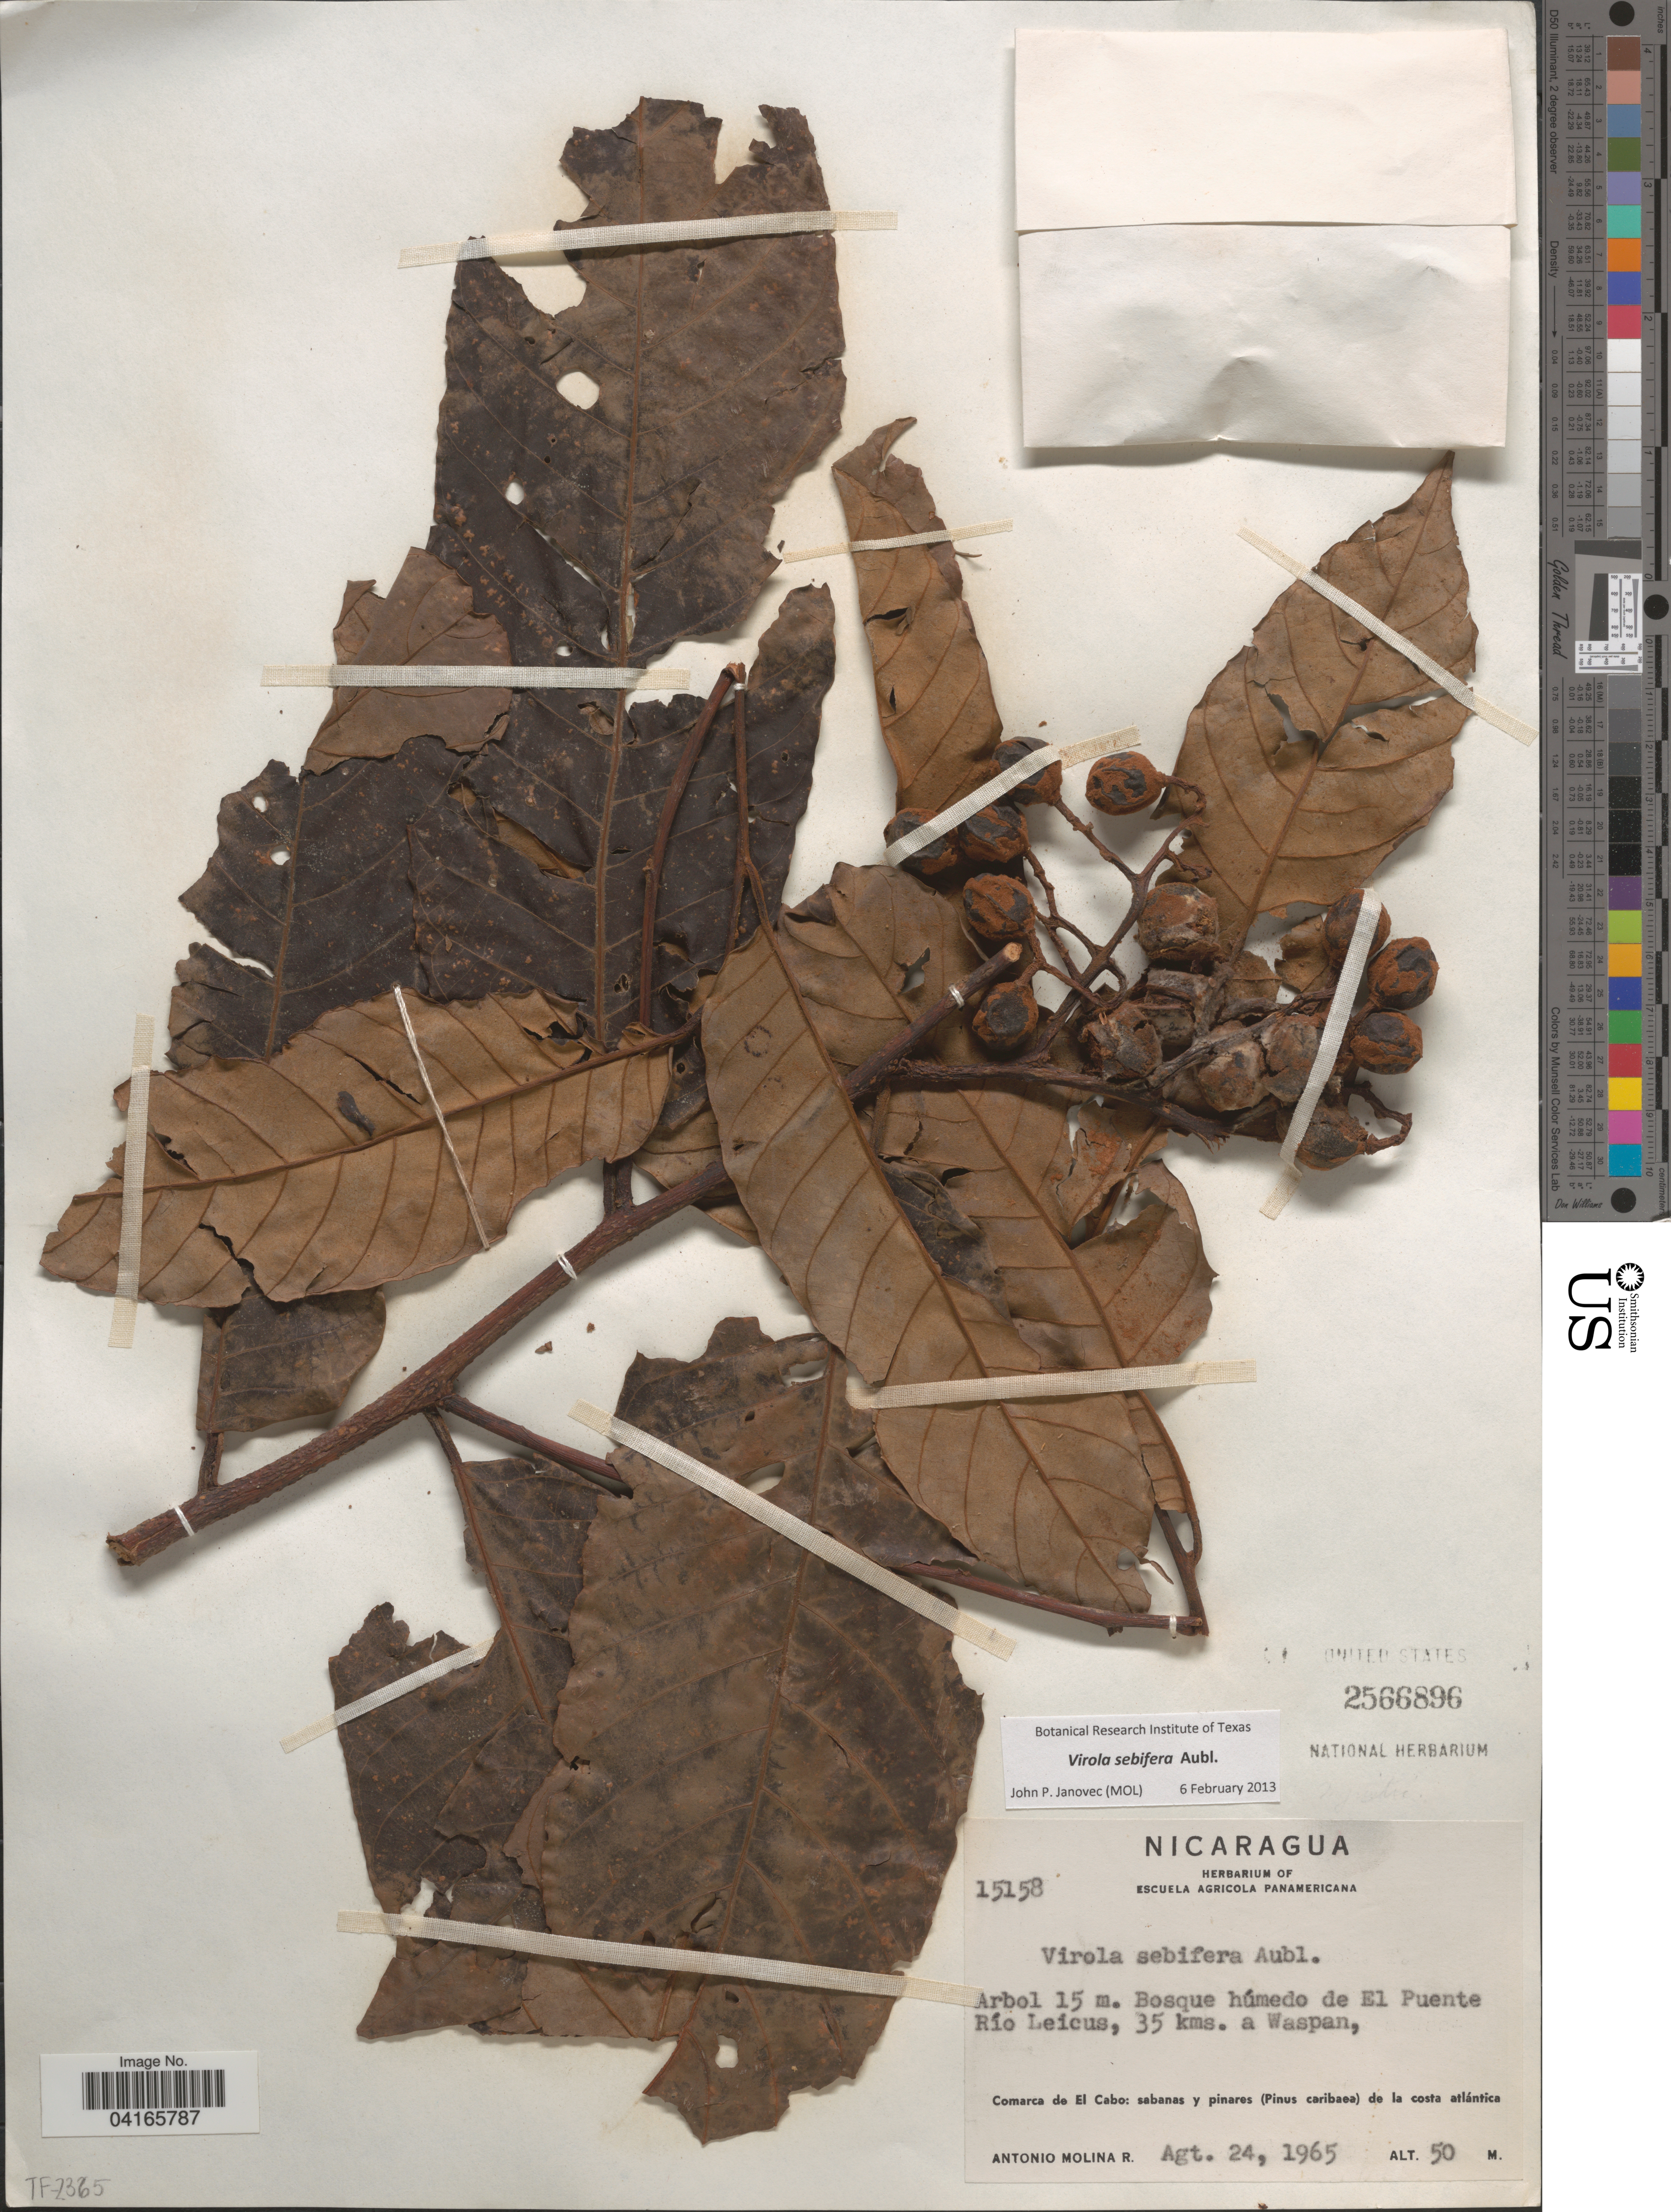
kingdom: Plantae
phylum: Tracheophyta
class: Magnoliopsida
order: Magnoliales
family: Myristicaceae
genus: Virola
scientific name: Virola sebifera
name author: Aubl.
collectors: A. Molina R.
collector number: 15158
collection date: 1965-08-24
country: Nicaragua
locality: Bosque húmedo de El Puente Río Leicus, 35 kms. a Waspan. Comarca de El Cabo: sabanas y pinares (Pinus caribaea) de la costa atlántica.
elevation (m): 50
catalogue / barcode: US 2566896